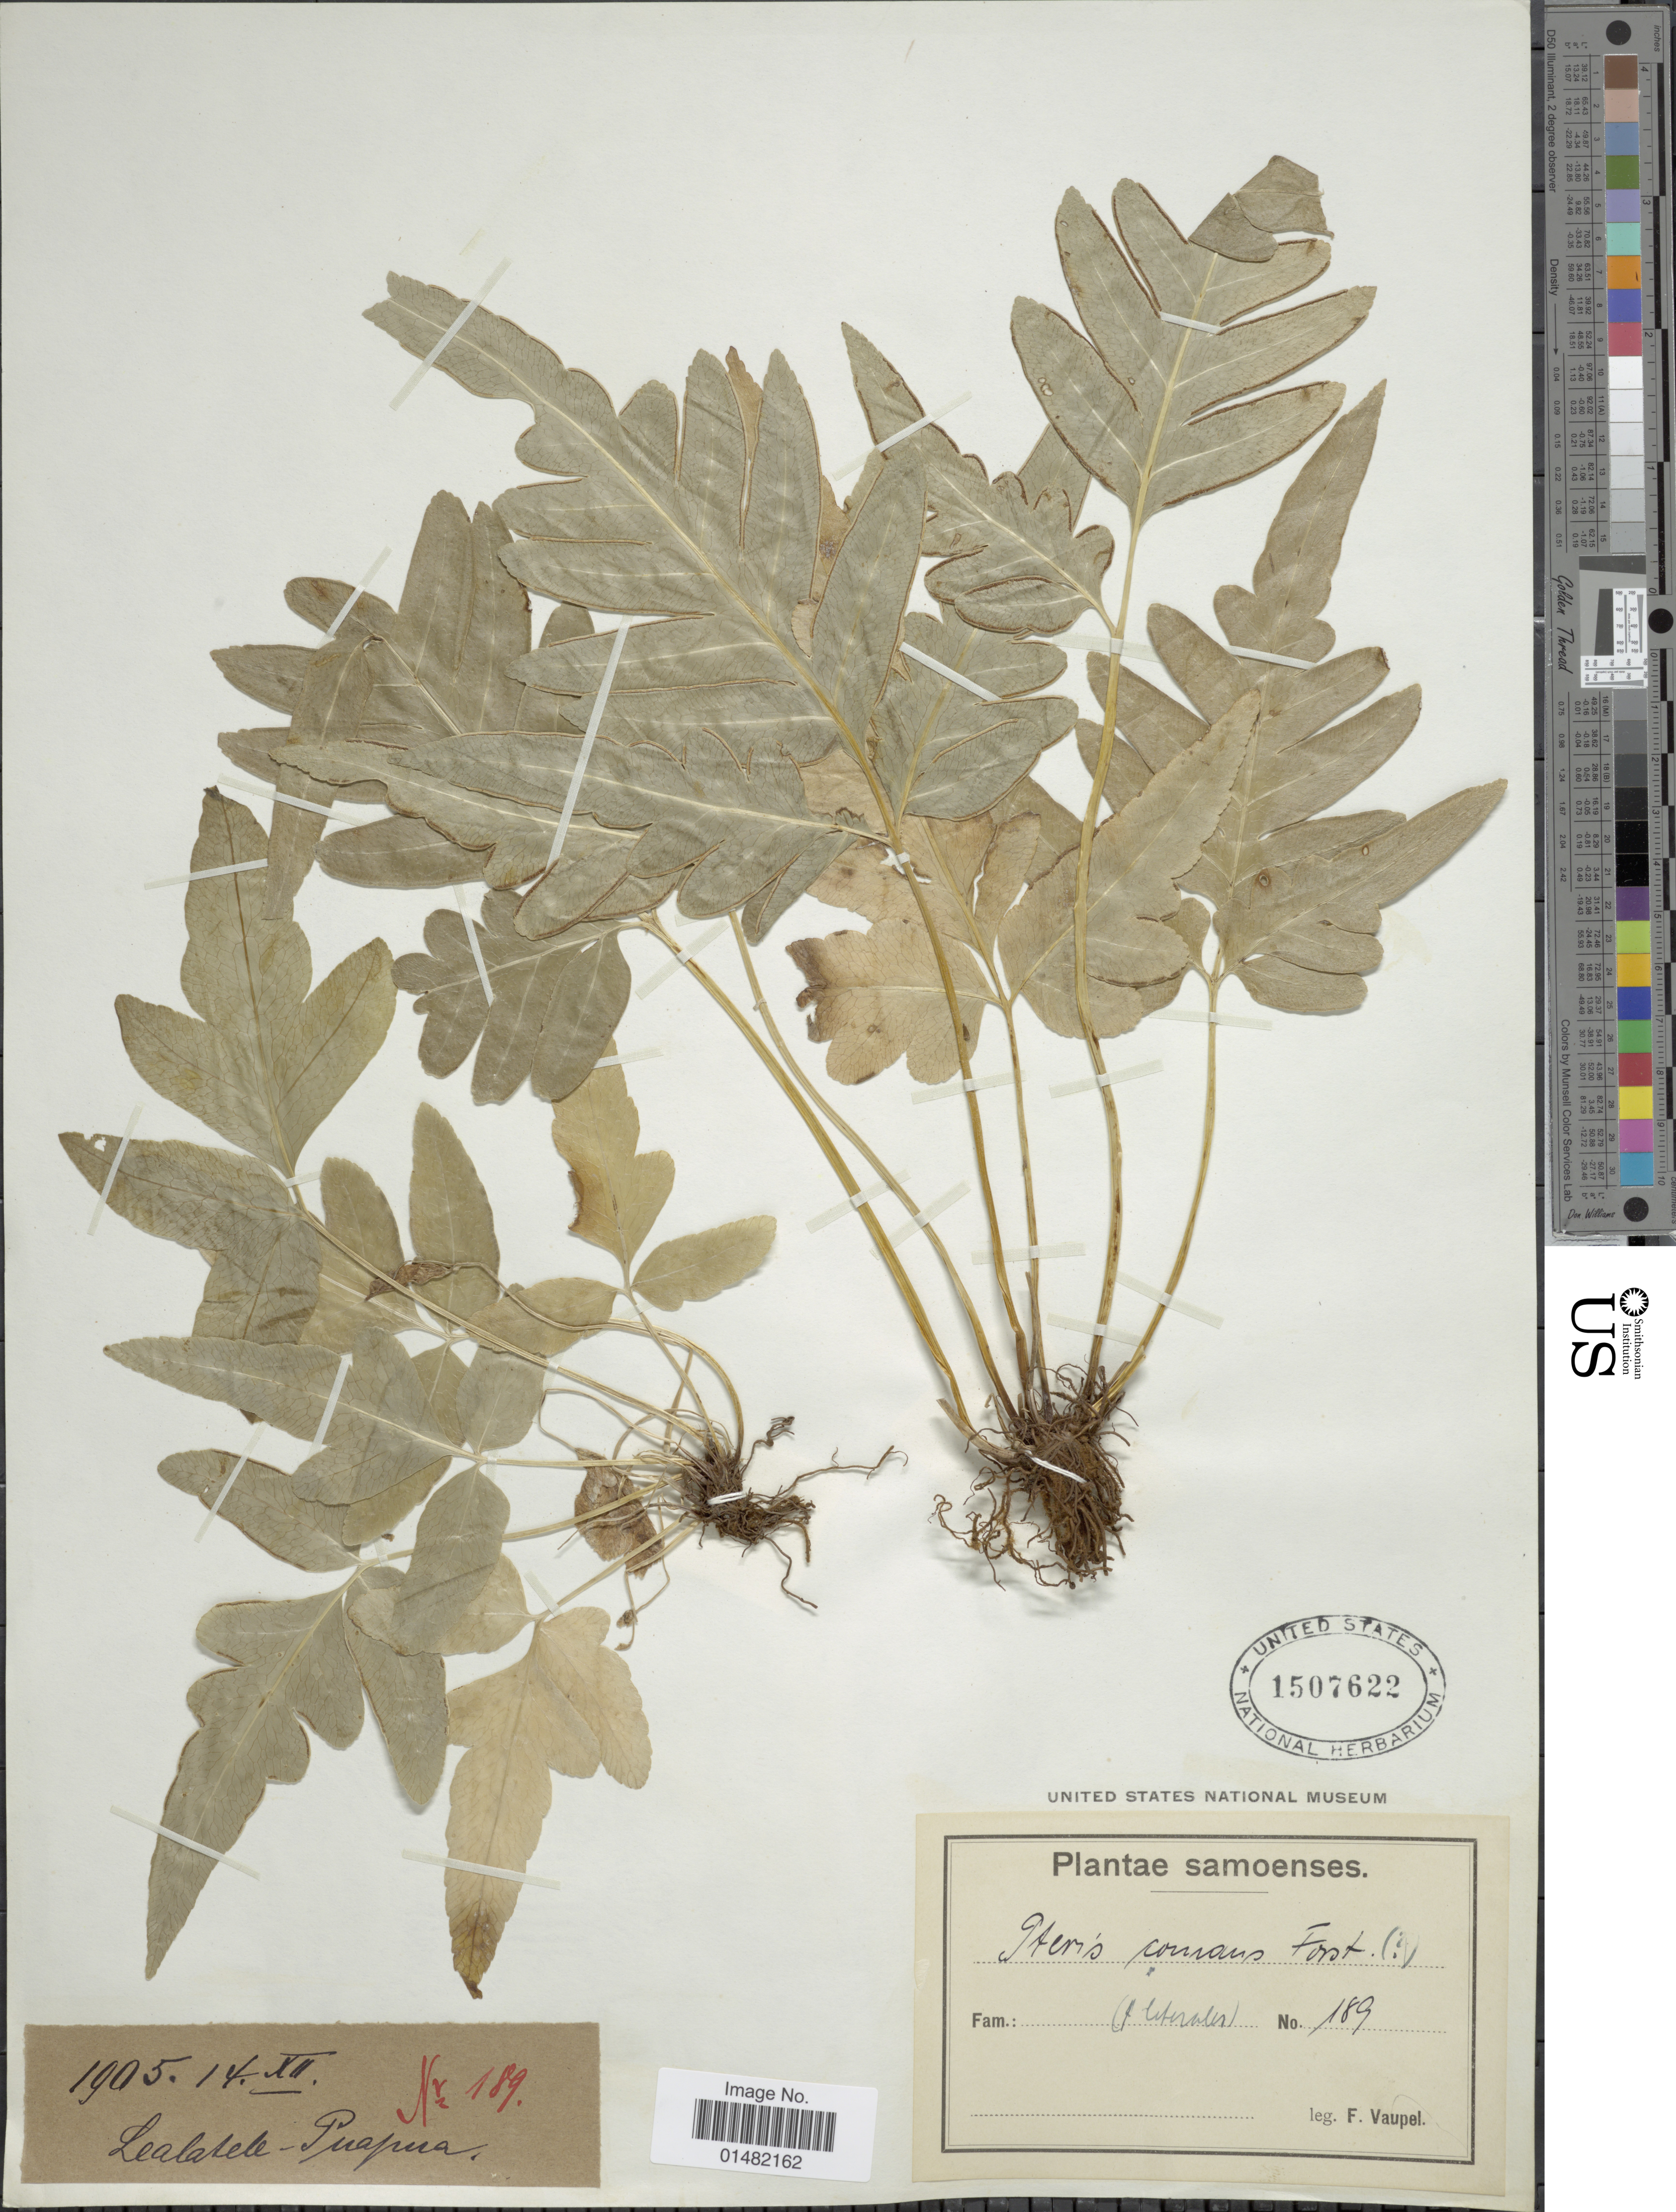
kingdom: Plantae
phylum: Tracheophyta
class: Polypodiopsida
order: Polypodiales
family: Pteridaceae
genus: Pteris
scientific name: Pteris comans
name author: G. Forst.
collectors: F. Vaupel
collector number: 189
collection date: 1905-12-14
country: Samoa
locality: Lealatete [Lealalele?] - Puapua [interpreted]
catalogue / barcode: US 1507622